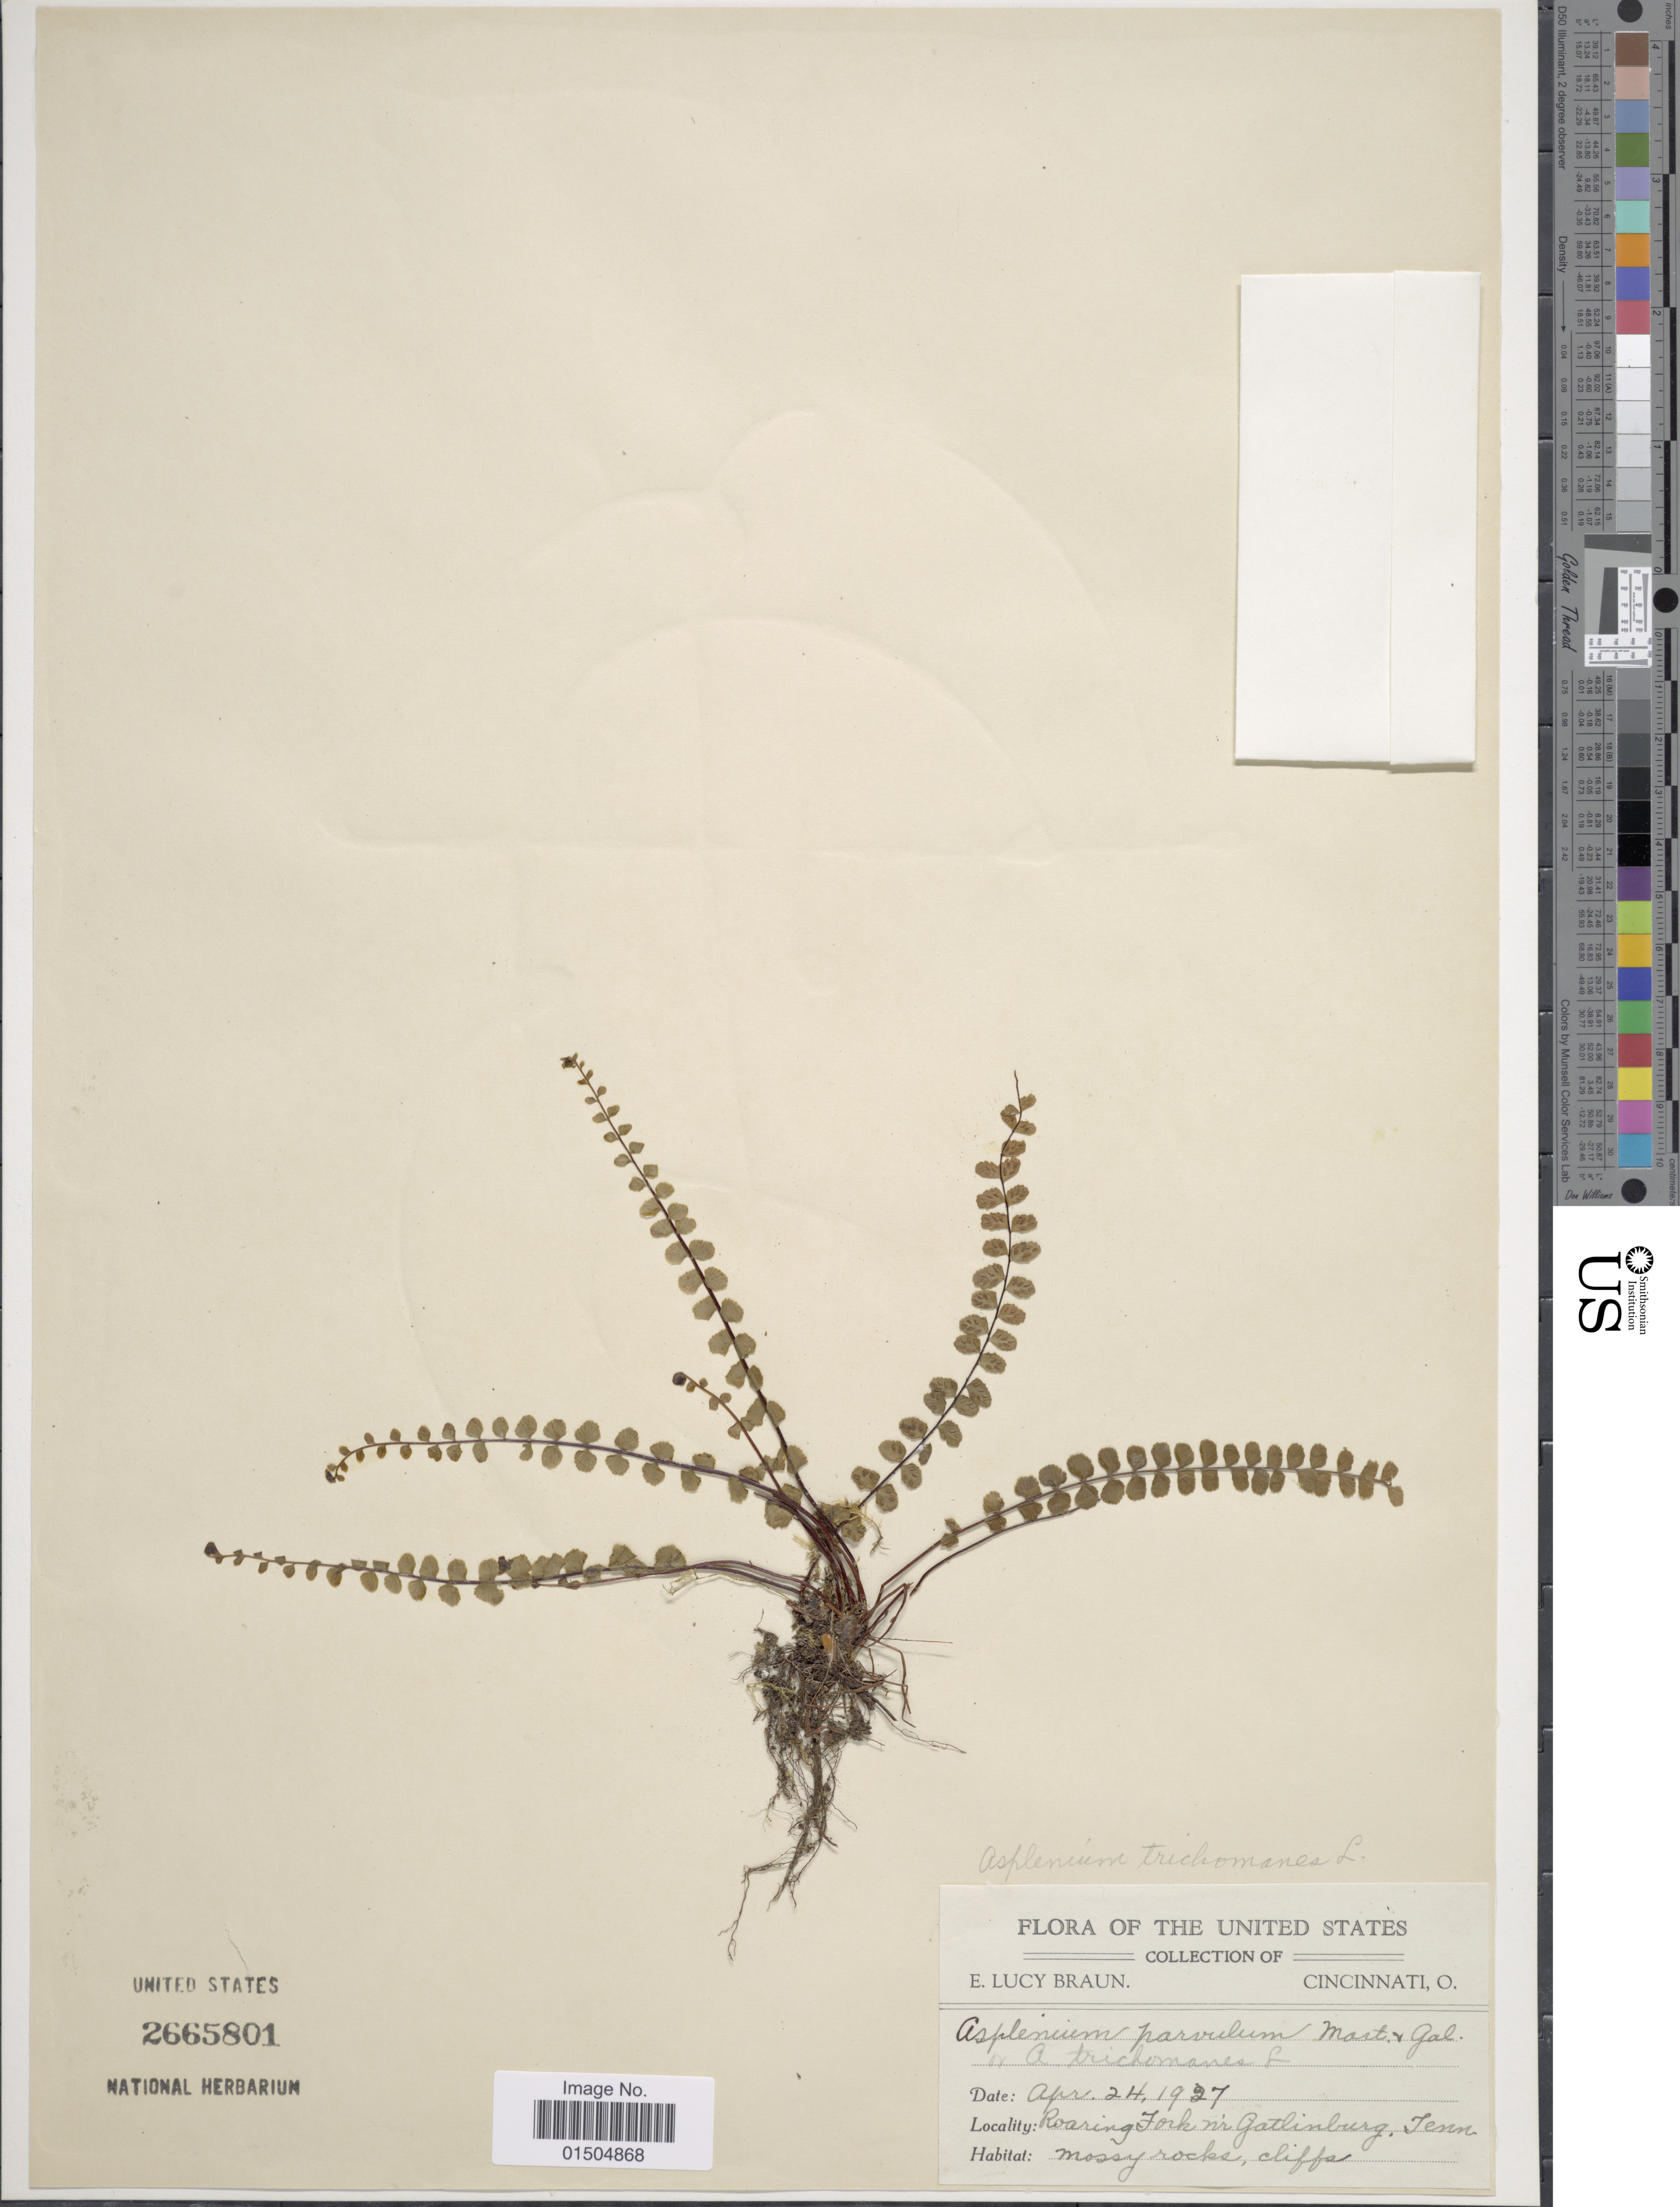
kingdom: Plantae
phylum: Tracheophyta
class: Polypodiopsida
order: Polypodiales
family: Aspleniaceae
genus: Asplenium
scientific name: Asplenium trichomanes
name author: L.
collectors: E. L. Braun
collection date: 1927-04-24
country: United States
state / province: Tennessee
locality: Roaring Fork nr Gatlinburg.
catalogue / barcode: US 2665801